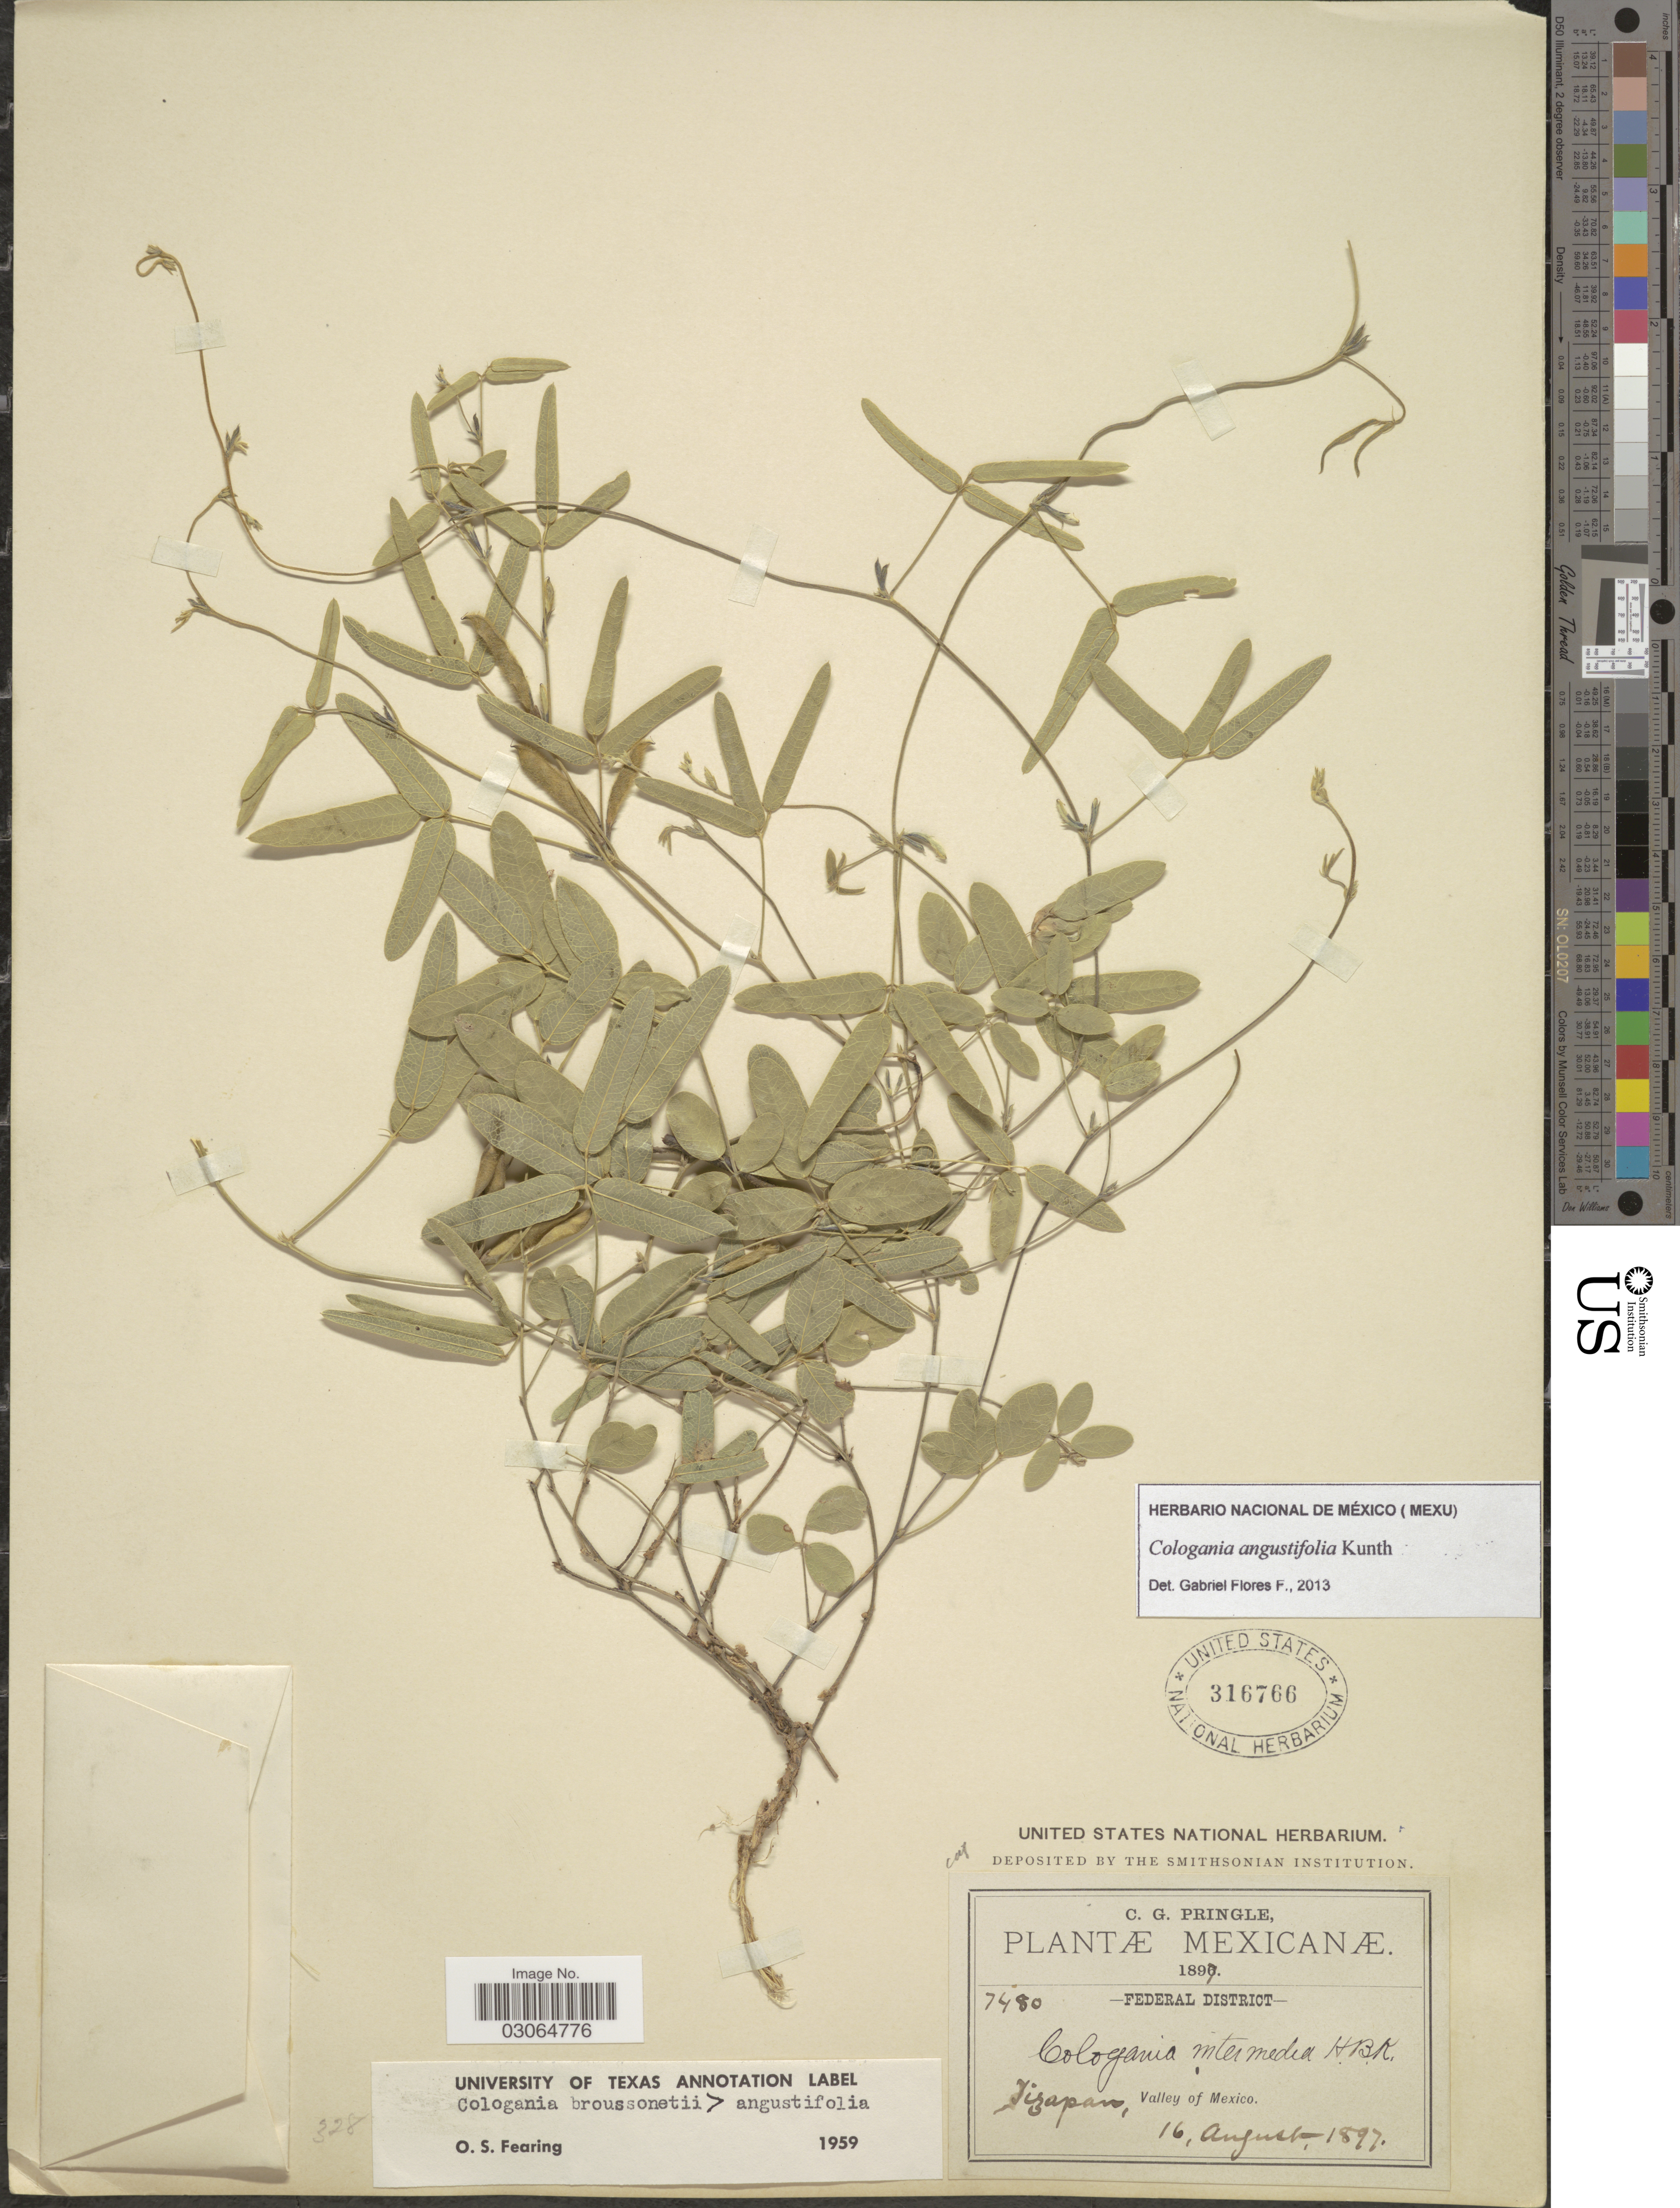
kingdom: Plantae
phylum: Tracheophyta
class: Magnoliopsida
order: Fabales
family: Fabaceae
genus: Cologania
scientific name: Cologania angustifolia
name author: Kunth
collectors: C. G. Pringle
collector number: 7480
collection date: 1897-08-16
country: Mexico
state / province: Distrito Federal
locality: Federal District. Tizapan, Valley of Mexico.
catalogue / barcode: US 316766